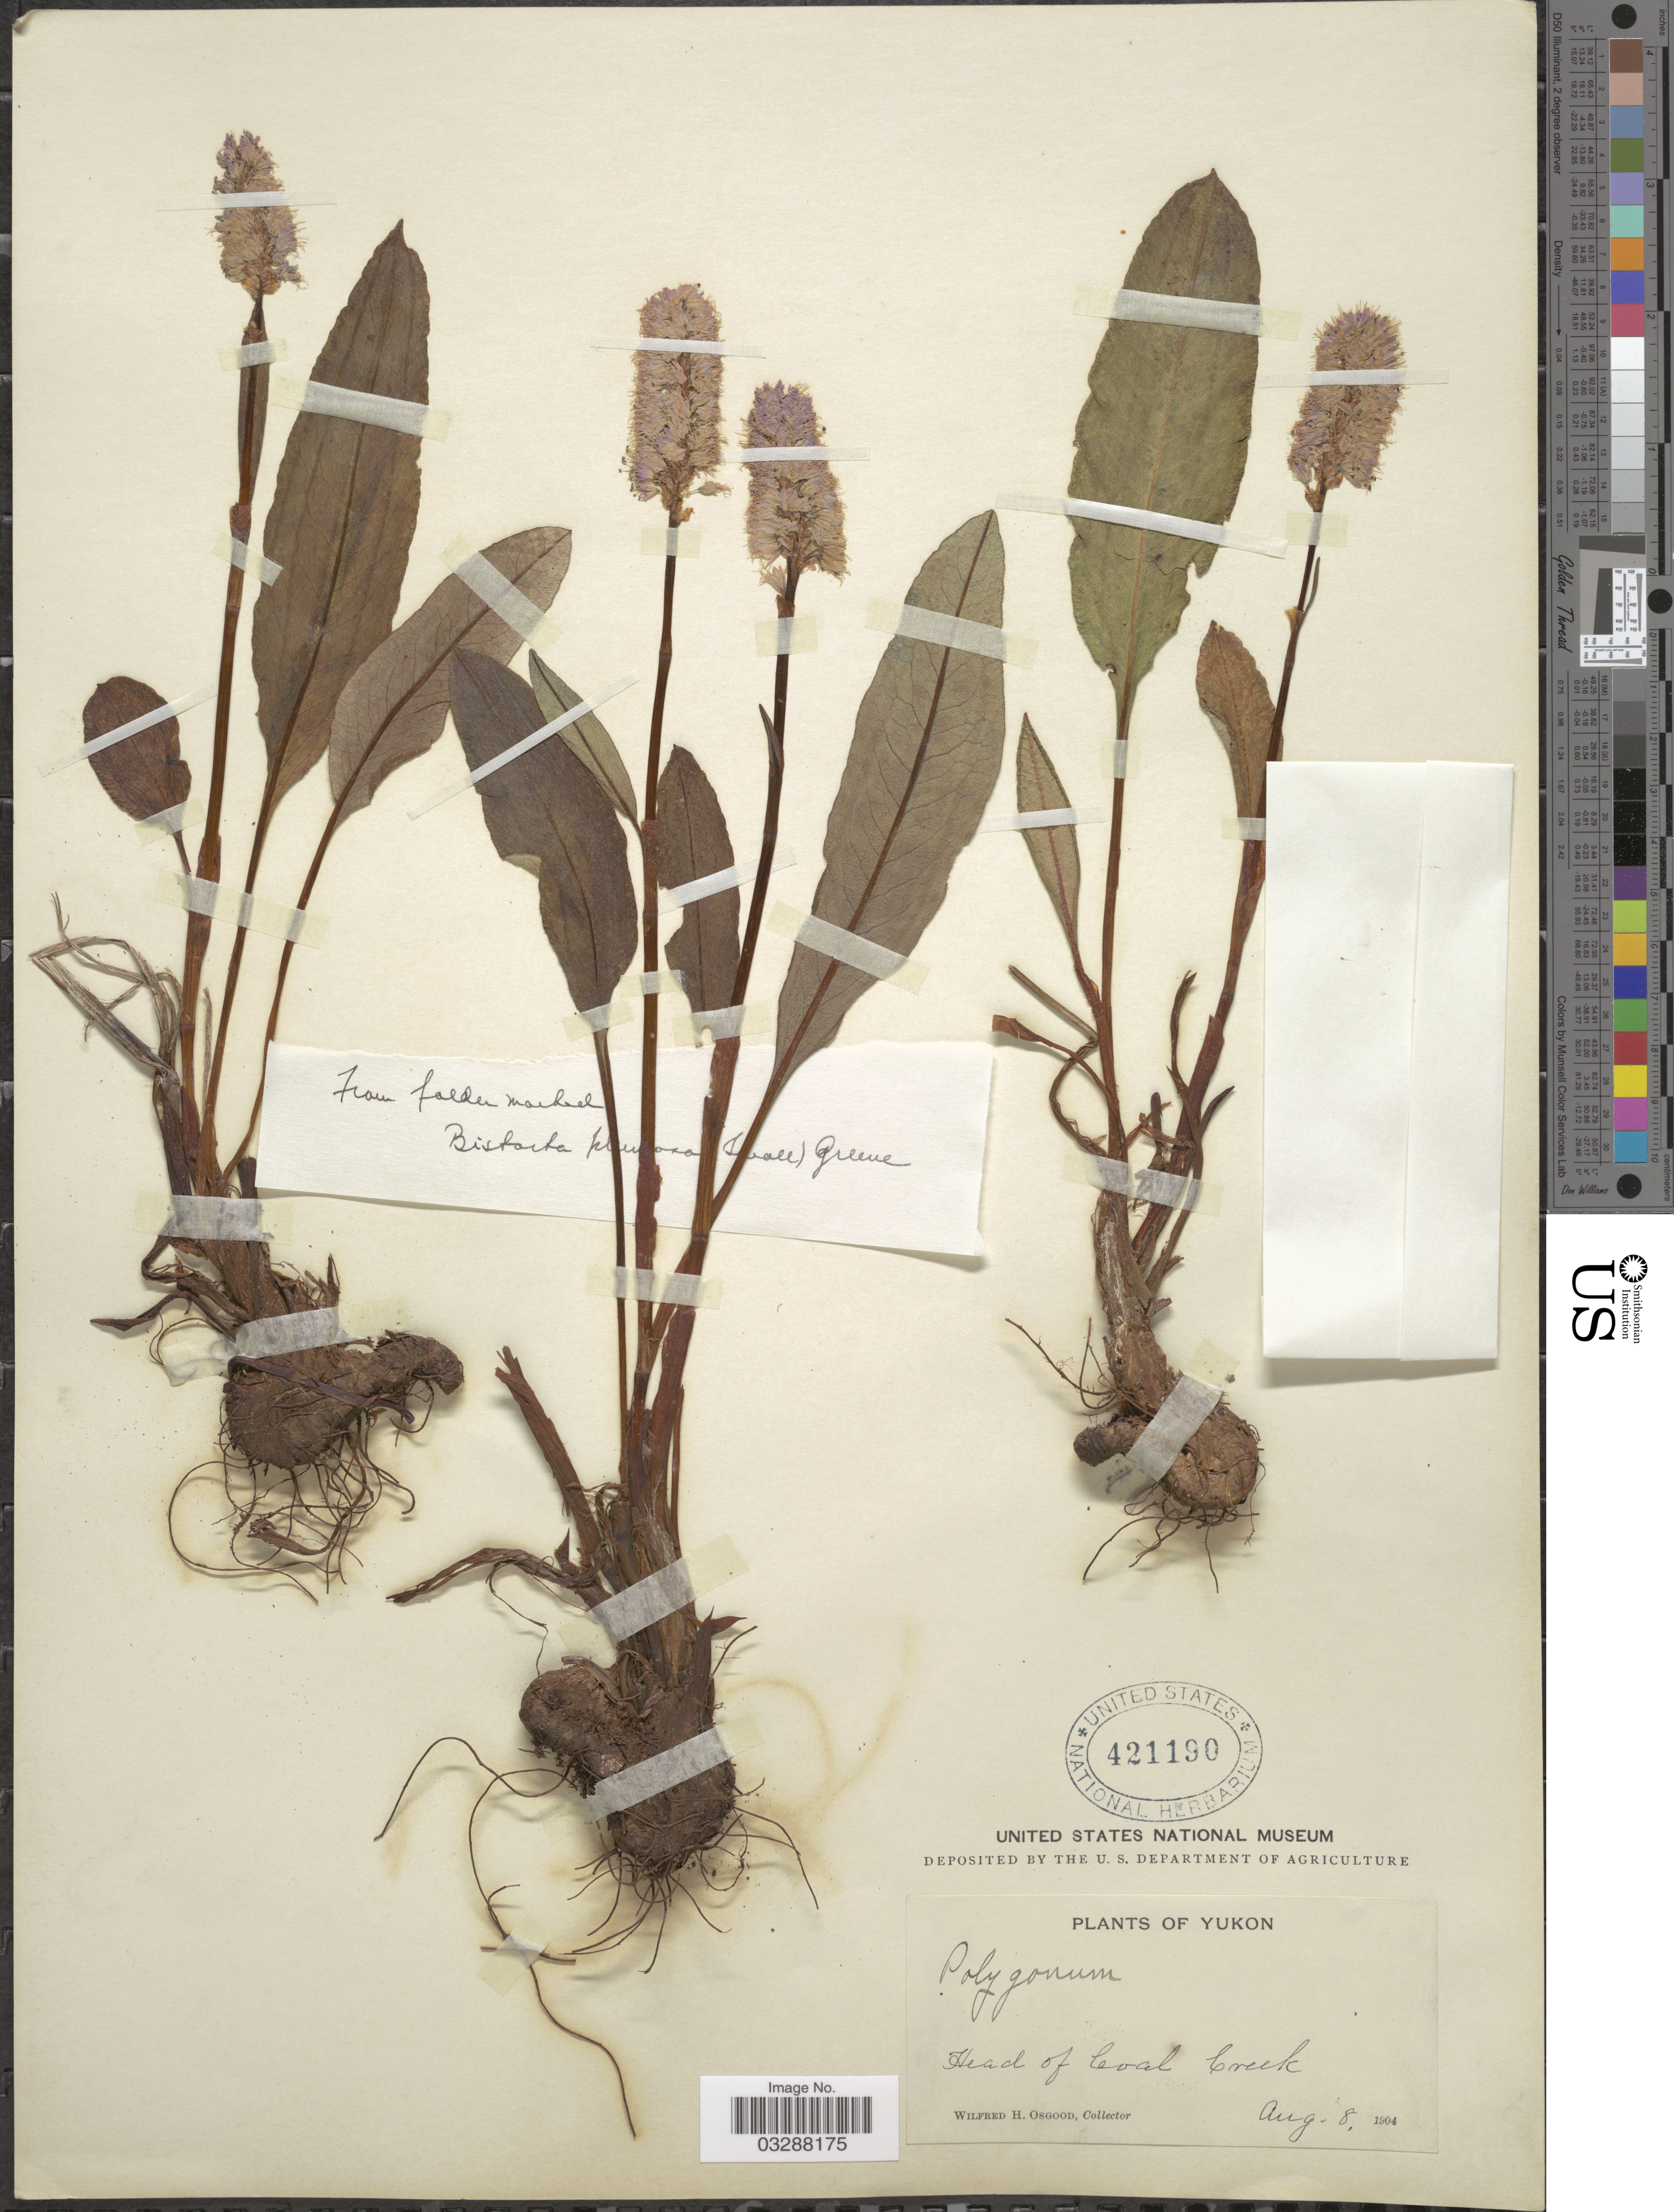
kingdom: Plantae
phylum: Tracheophyta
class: Magnoliopsida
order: Caryophyllales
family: Polygonaceae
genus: Bistorta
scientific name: Bistorta plumosa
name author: (Small) Greene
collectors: W. Osgood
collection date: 1904-08-08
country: Canada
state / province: Yukon Territory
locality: Yukon. Head of Coal Creek.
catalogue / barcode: US 421190